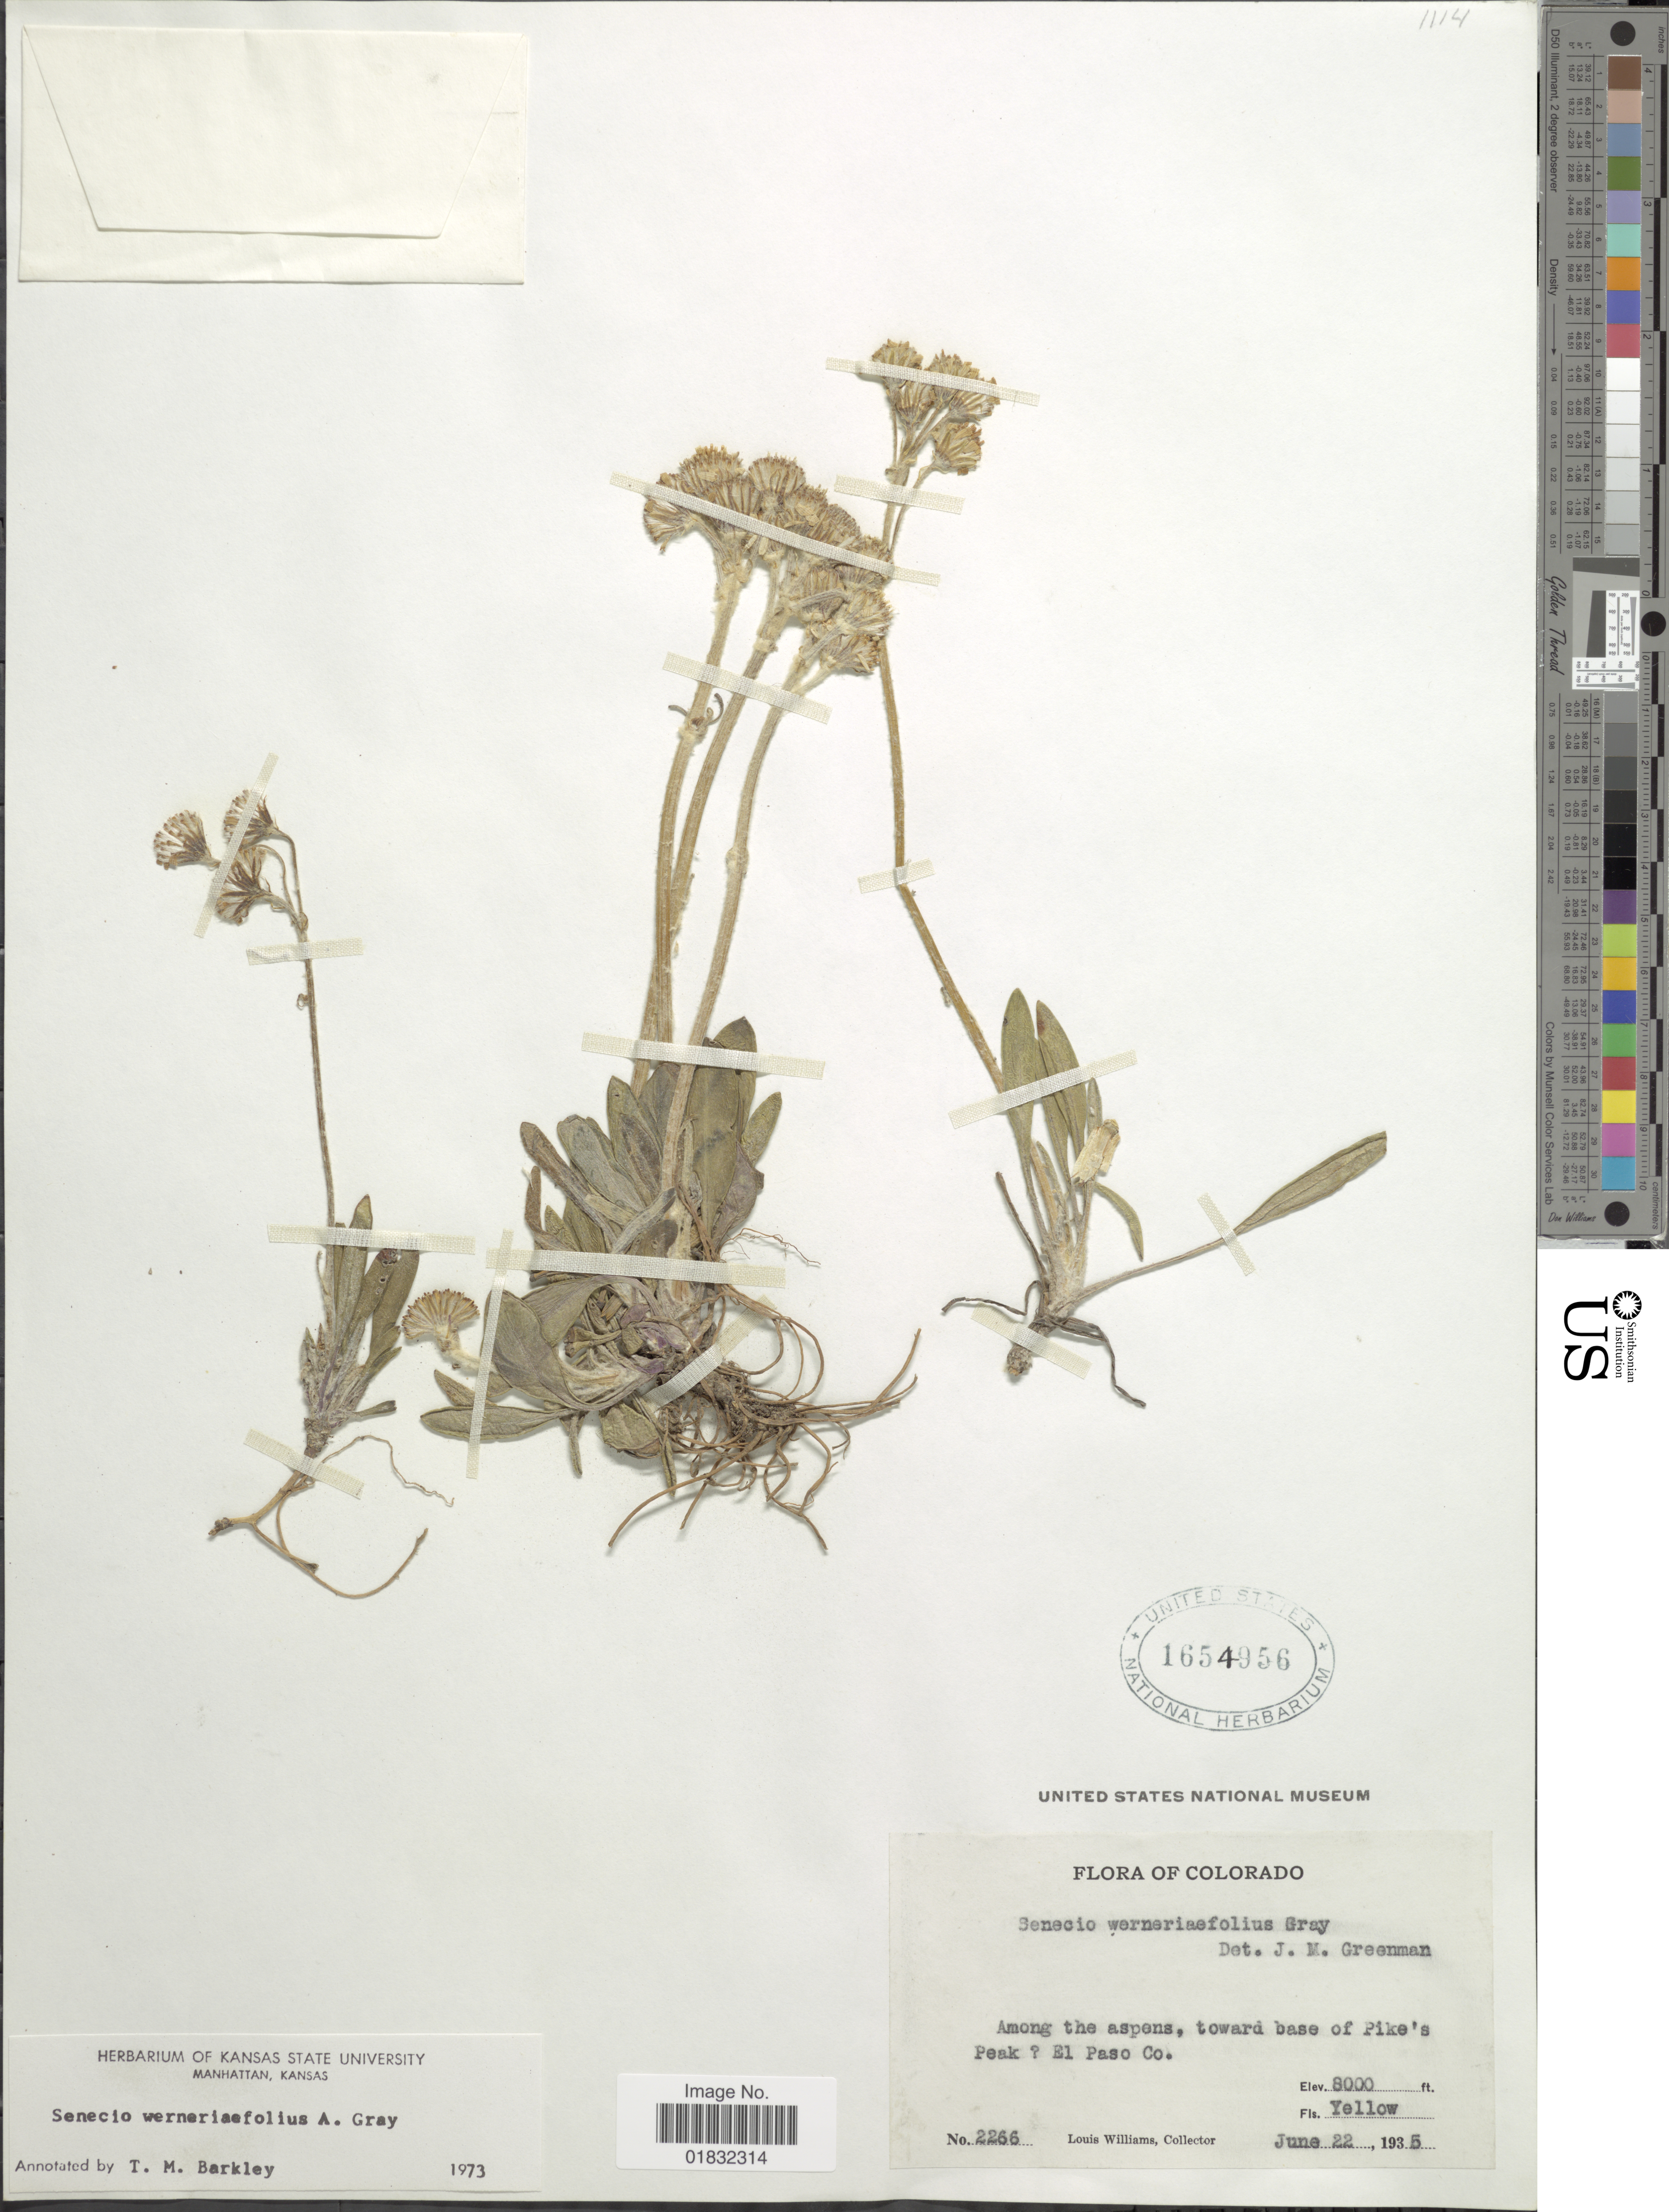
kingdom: Plantae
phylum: Tracheophyta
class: Magnoliopsida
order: Asterales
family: Asteraceae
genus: Packera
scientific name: Packera werneriifolia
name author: (A. Gray) W.A. Weber & Á. Löve ex Trock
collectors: L. Williams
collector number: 2266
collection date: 1935-06-22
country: United States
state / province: Colorado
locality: Among the aspens, toward base of Pike's peak [unsure placement] El Paso Co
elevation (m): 2438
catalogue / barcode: US 1654956